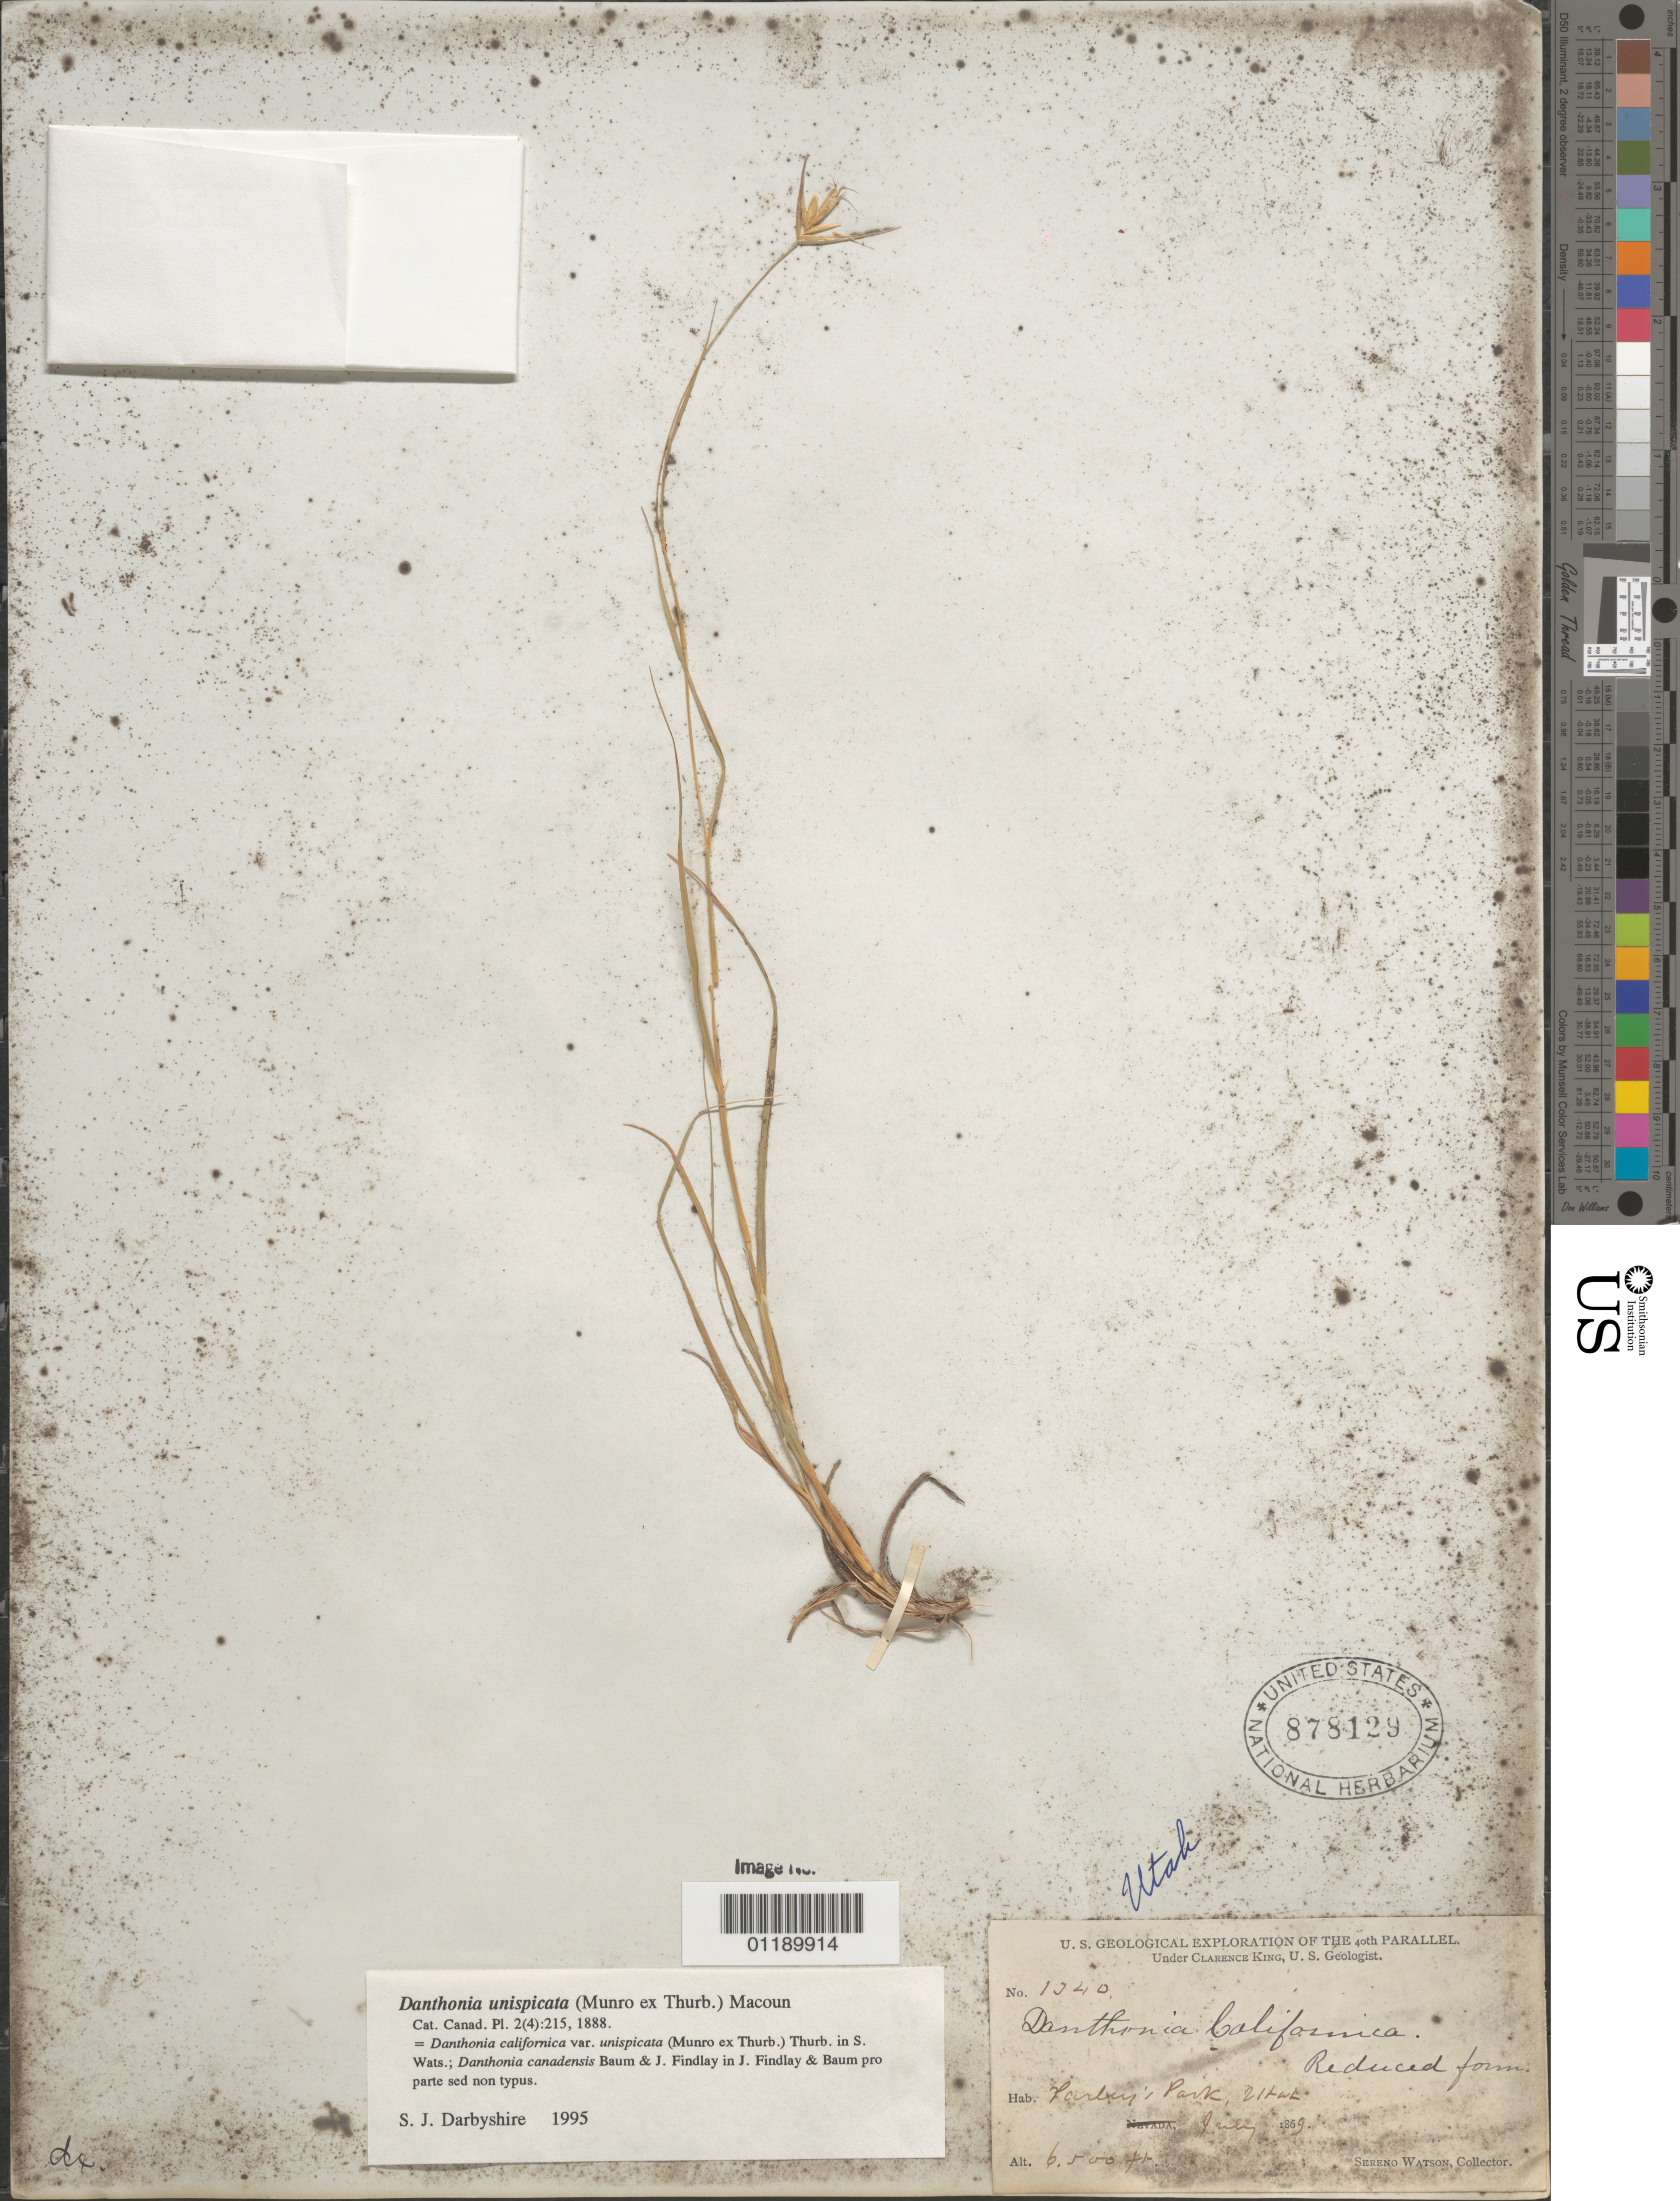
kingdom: Plantae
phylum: Tracheophyta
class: Liliopsida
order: Poales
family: Poaceae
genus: Danthonia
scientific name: Danthonia unispicata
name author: (Thurb.) Munro ex Macoun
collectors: S. Watson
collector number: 1340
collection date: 1869-07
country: United States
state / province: Utah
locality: Parley's Park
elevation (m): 1981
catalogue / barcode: US 878129